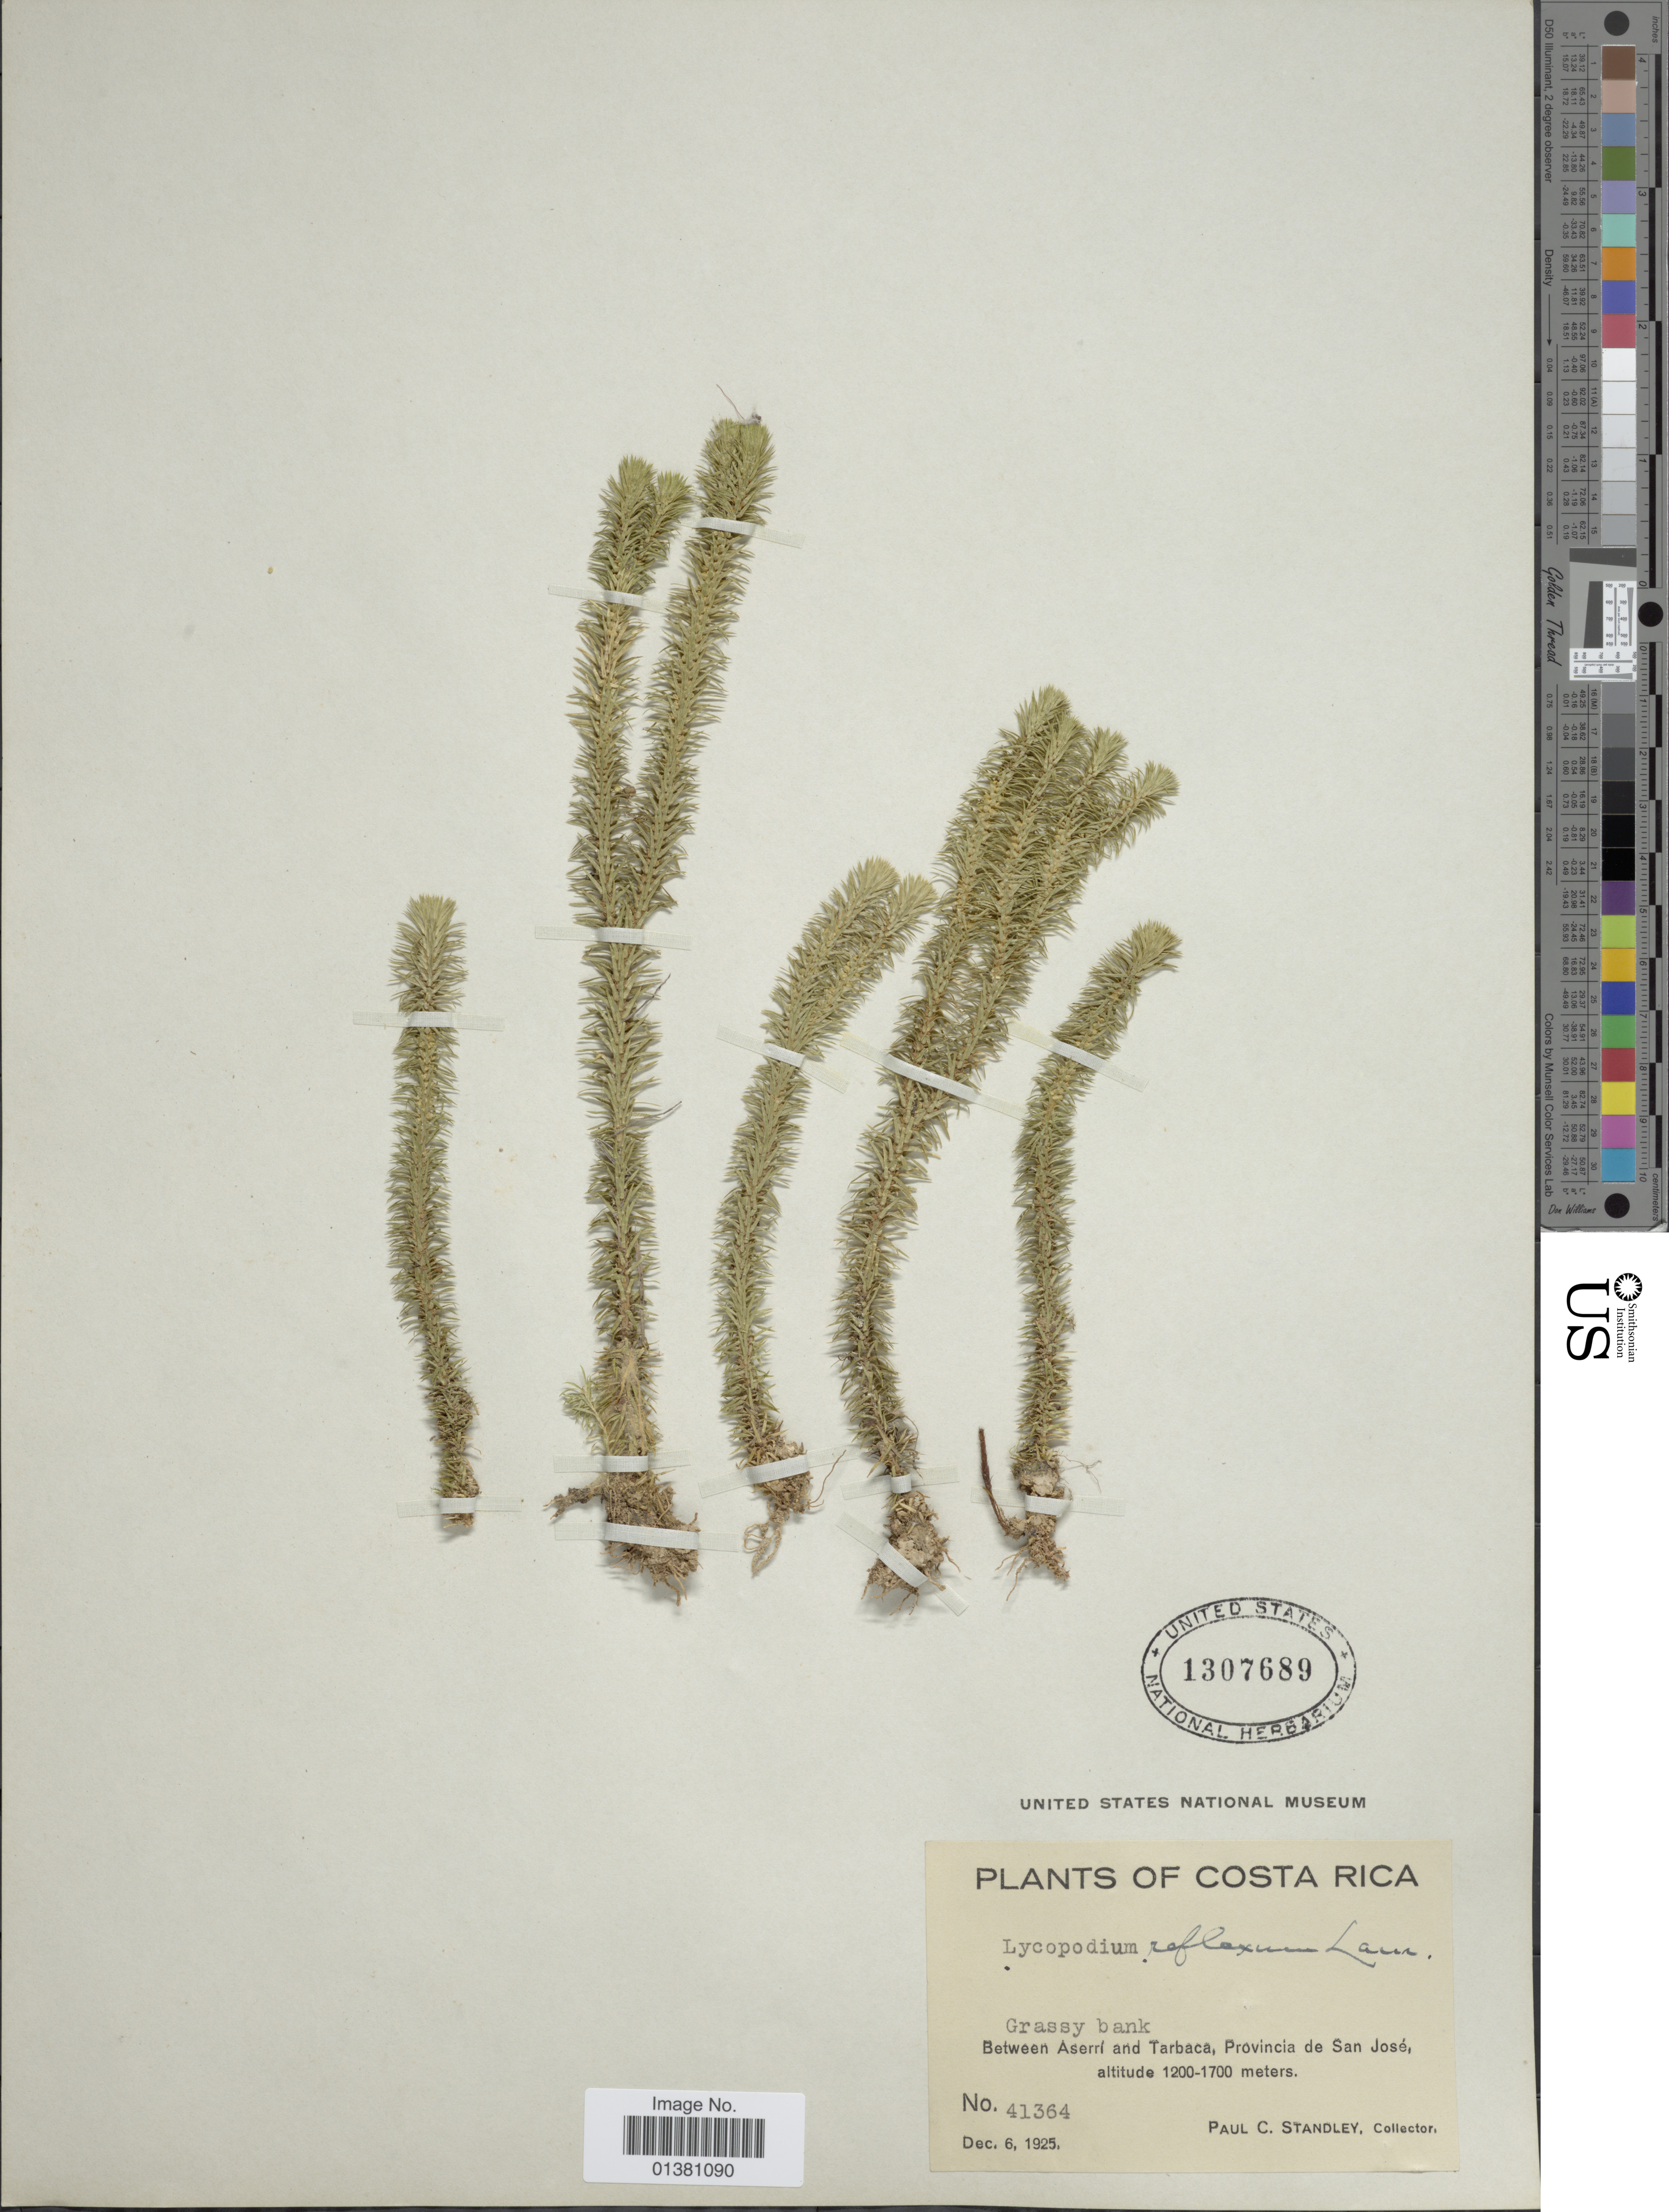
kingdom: Plantae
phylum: Tracheophyta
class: Lycopodiopsida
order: Lycopodiales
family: Lycopodiaceae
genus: Phlegmariurus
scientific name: Phlegmariurus reflexus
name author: (Lam.) B. Øllg.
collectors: P. C. Standley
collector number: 43164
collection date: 1925-12-06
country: Costa Rica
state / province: San José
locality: Between Aserrí and Tarbaca, provincia de San José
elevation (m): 1200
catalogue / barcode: US 1307689